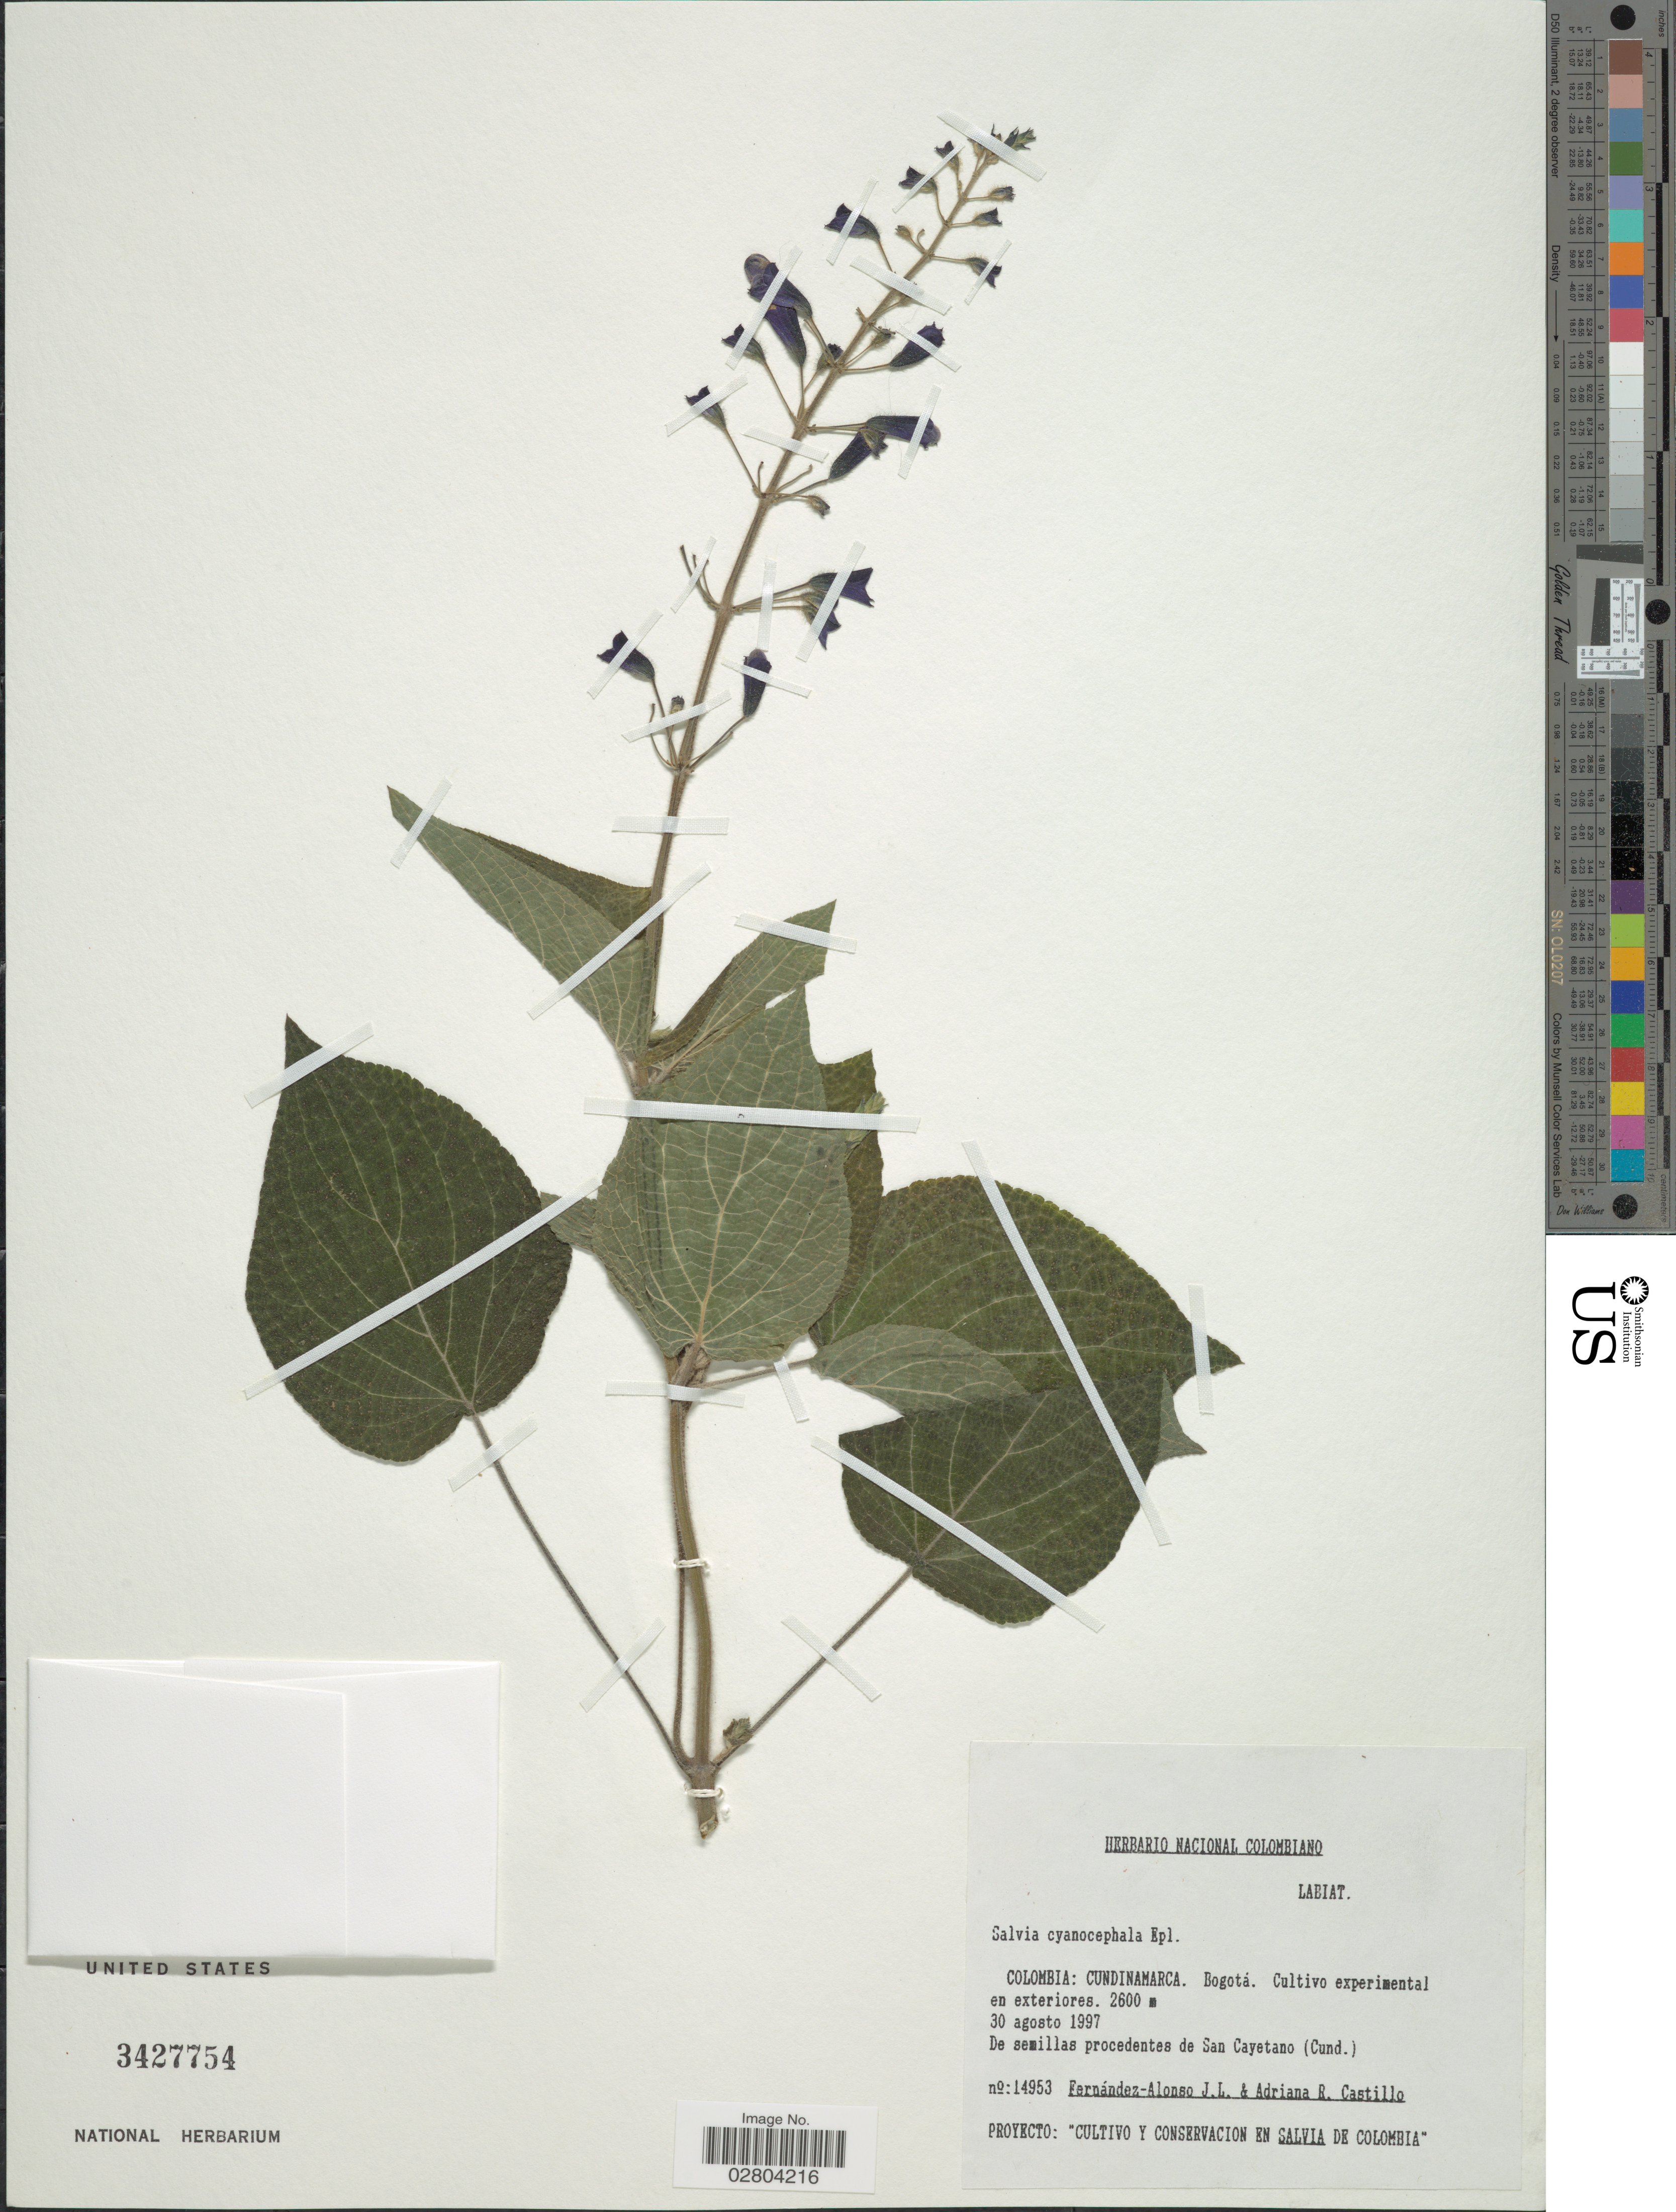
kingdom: Plantae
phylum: Tracheophyta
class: Magnoliopsida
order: Lamiales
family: Lamiaceae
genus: Salvia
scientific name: Salvia cyanocephala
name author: Epling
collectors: J. L. Fernández-Alonso & Adriana R. Castillo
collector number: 14953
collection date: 1997-08-30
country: Colombia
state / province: Cundinamarca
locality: Bogotá. Cultivo experimental en exteriores.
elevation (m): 2600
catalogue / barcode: US 3427754